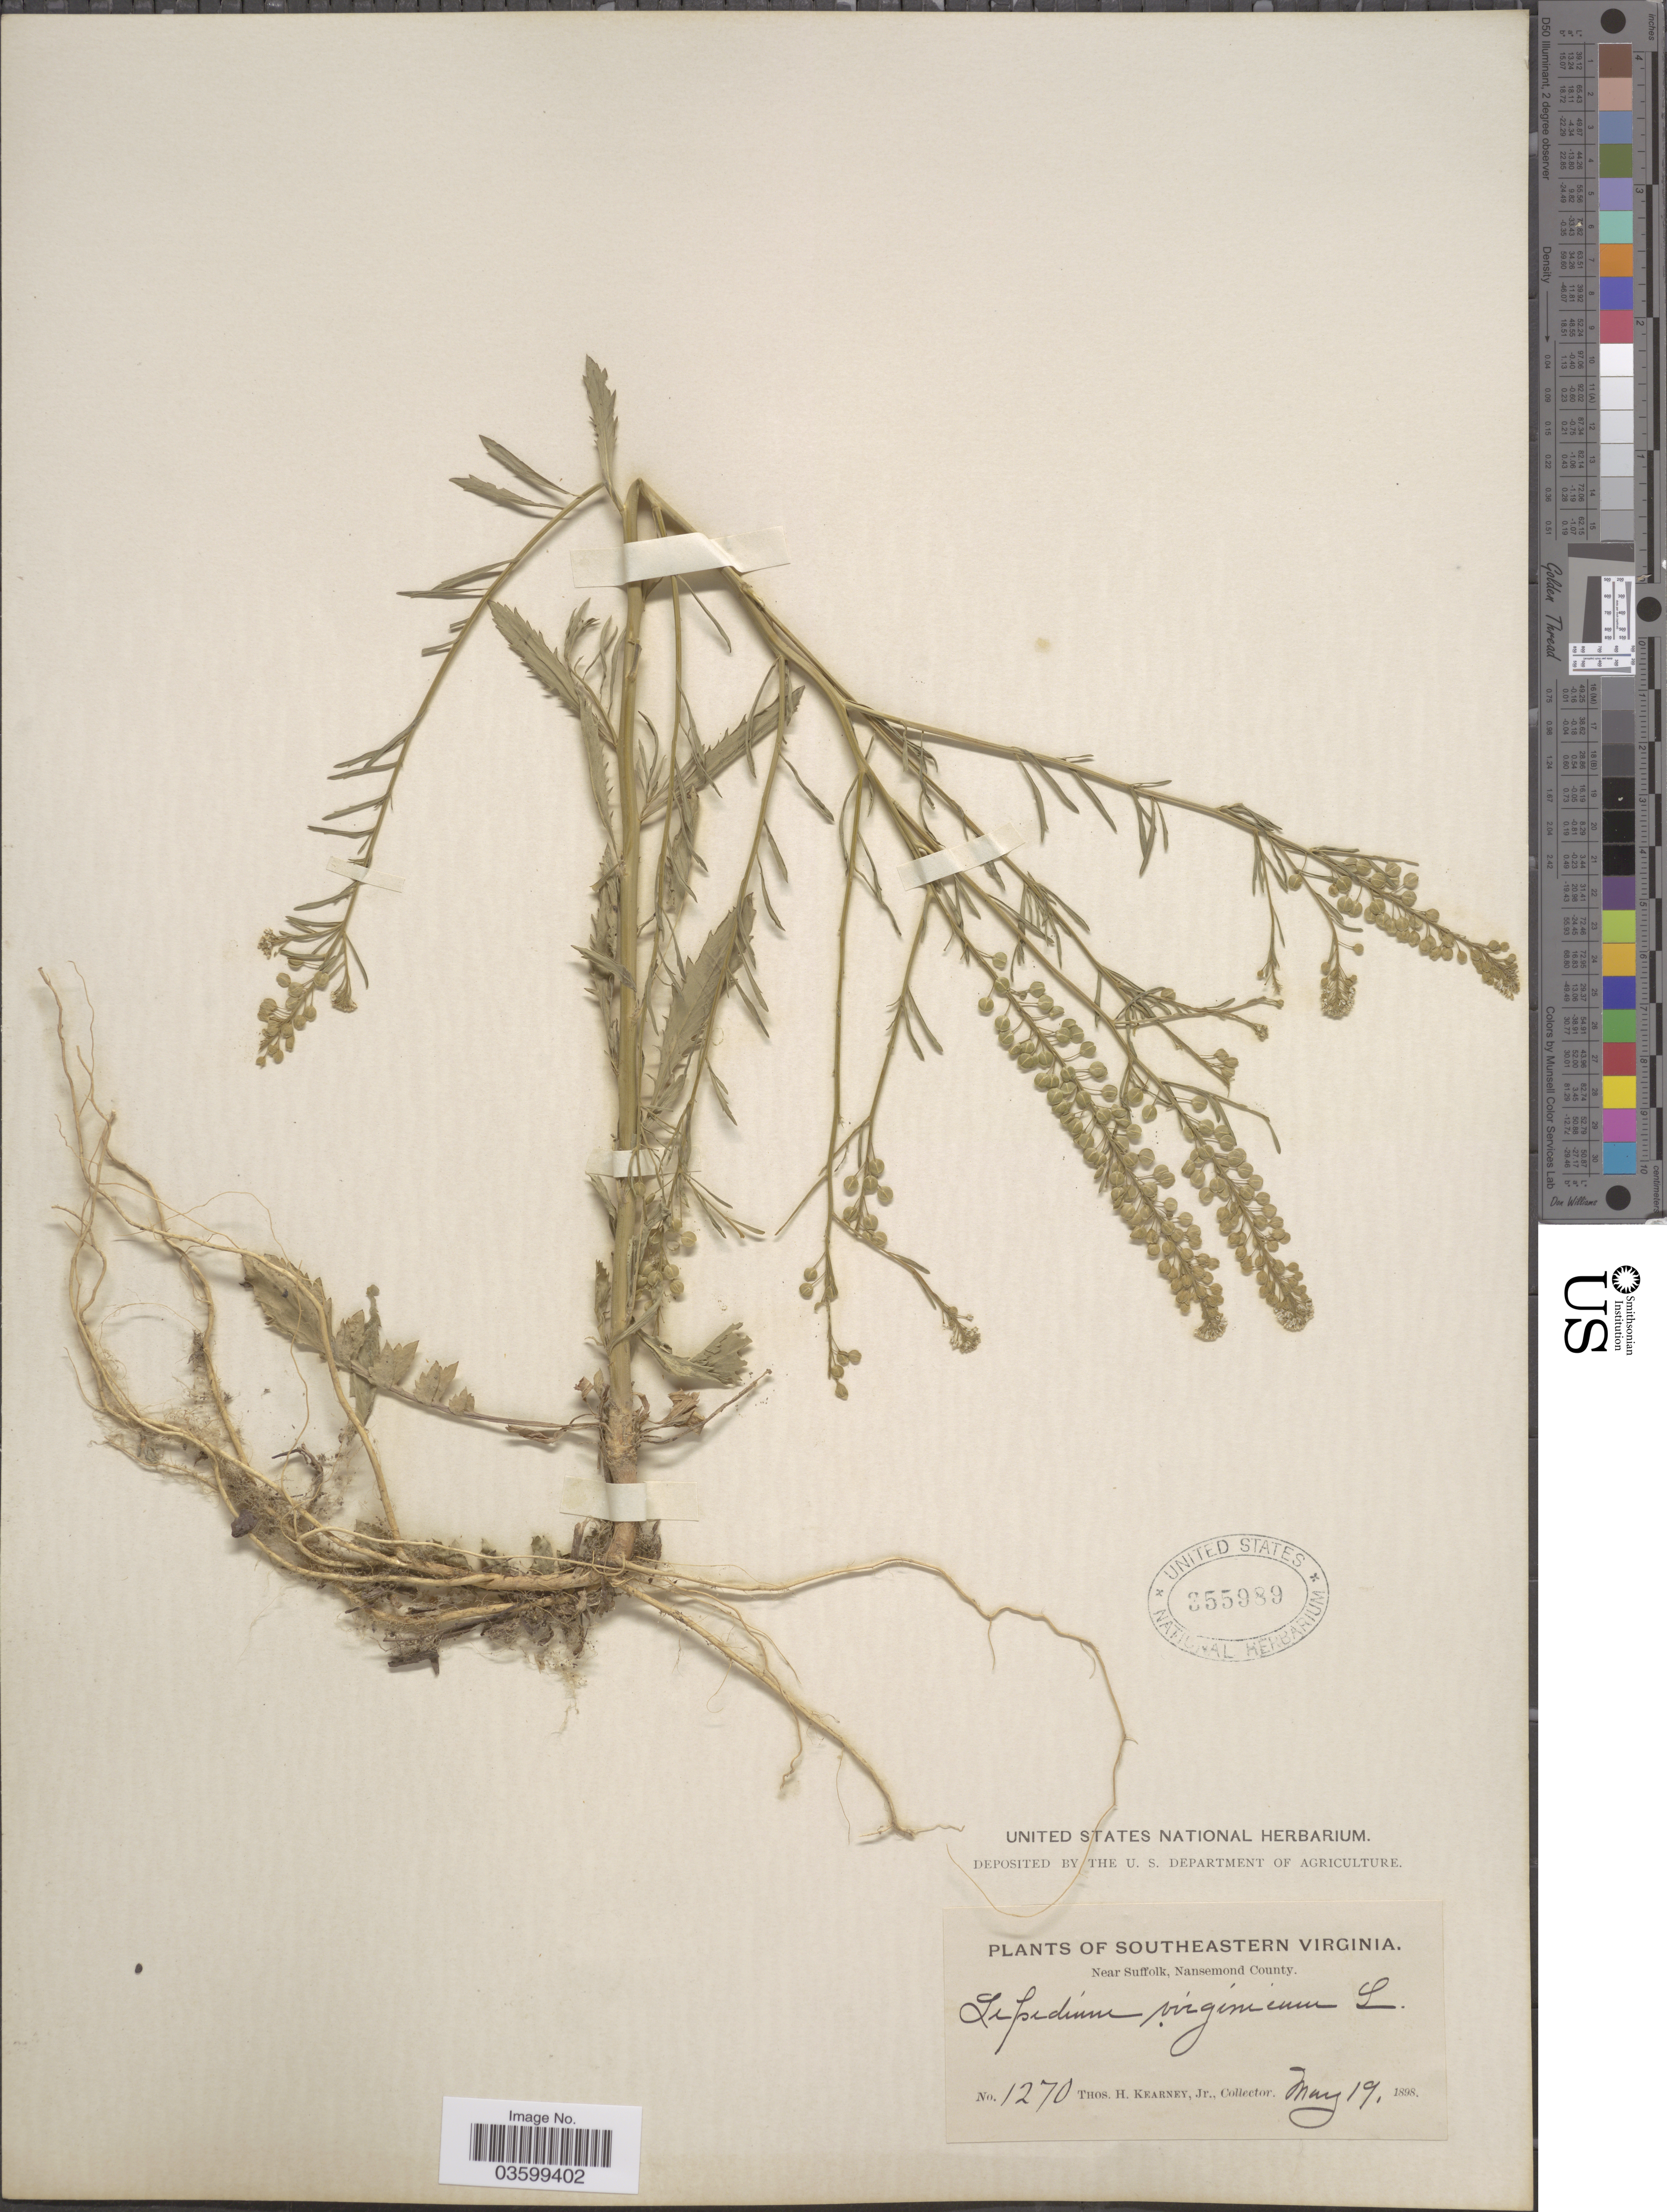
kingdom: Plantae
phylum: Tracheophyta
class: Magnoliopsida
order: Brassicales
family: Brassicaceae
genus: Lepidium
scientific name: Lepidium virginicum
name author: L.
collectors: T. H. Kearney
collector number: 1270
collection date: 1898-05-19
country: United States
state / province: Virginia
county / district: City of Suffolk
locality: Southeastern Virginia. Near Suffolk, Nansemond County.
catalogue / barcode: US 355989